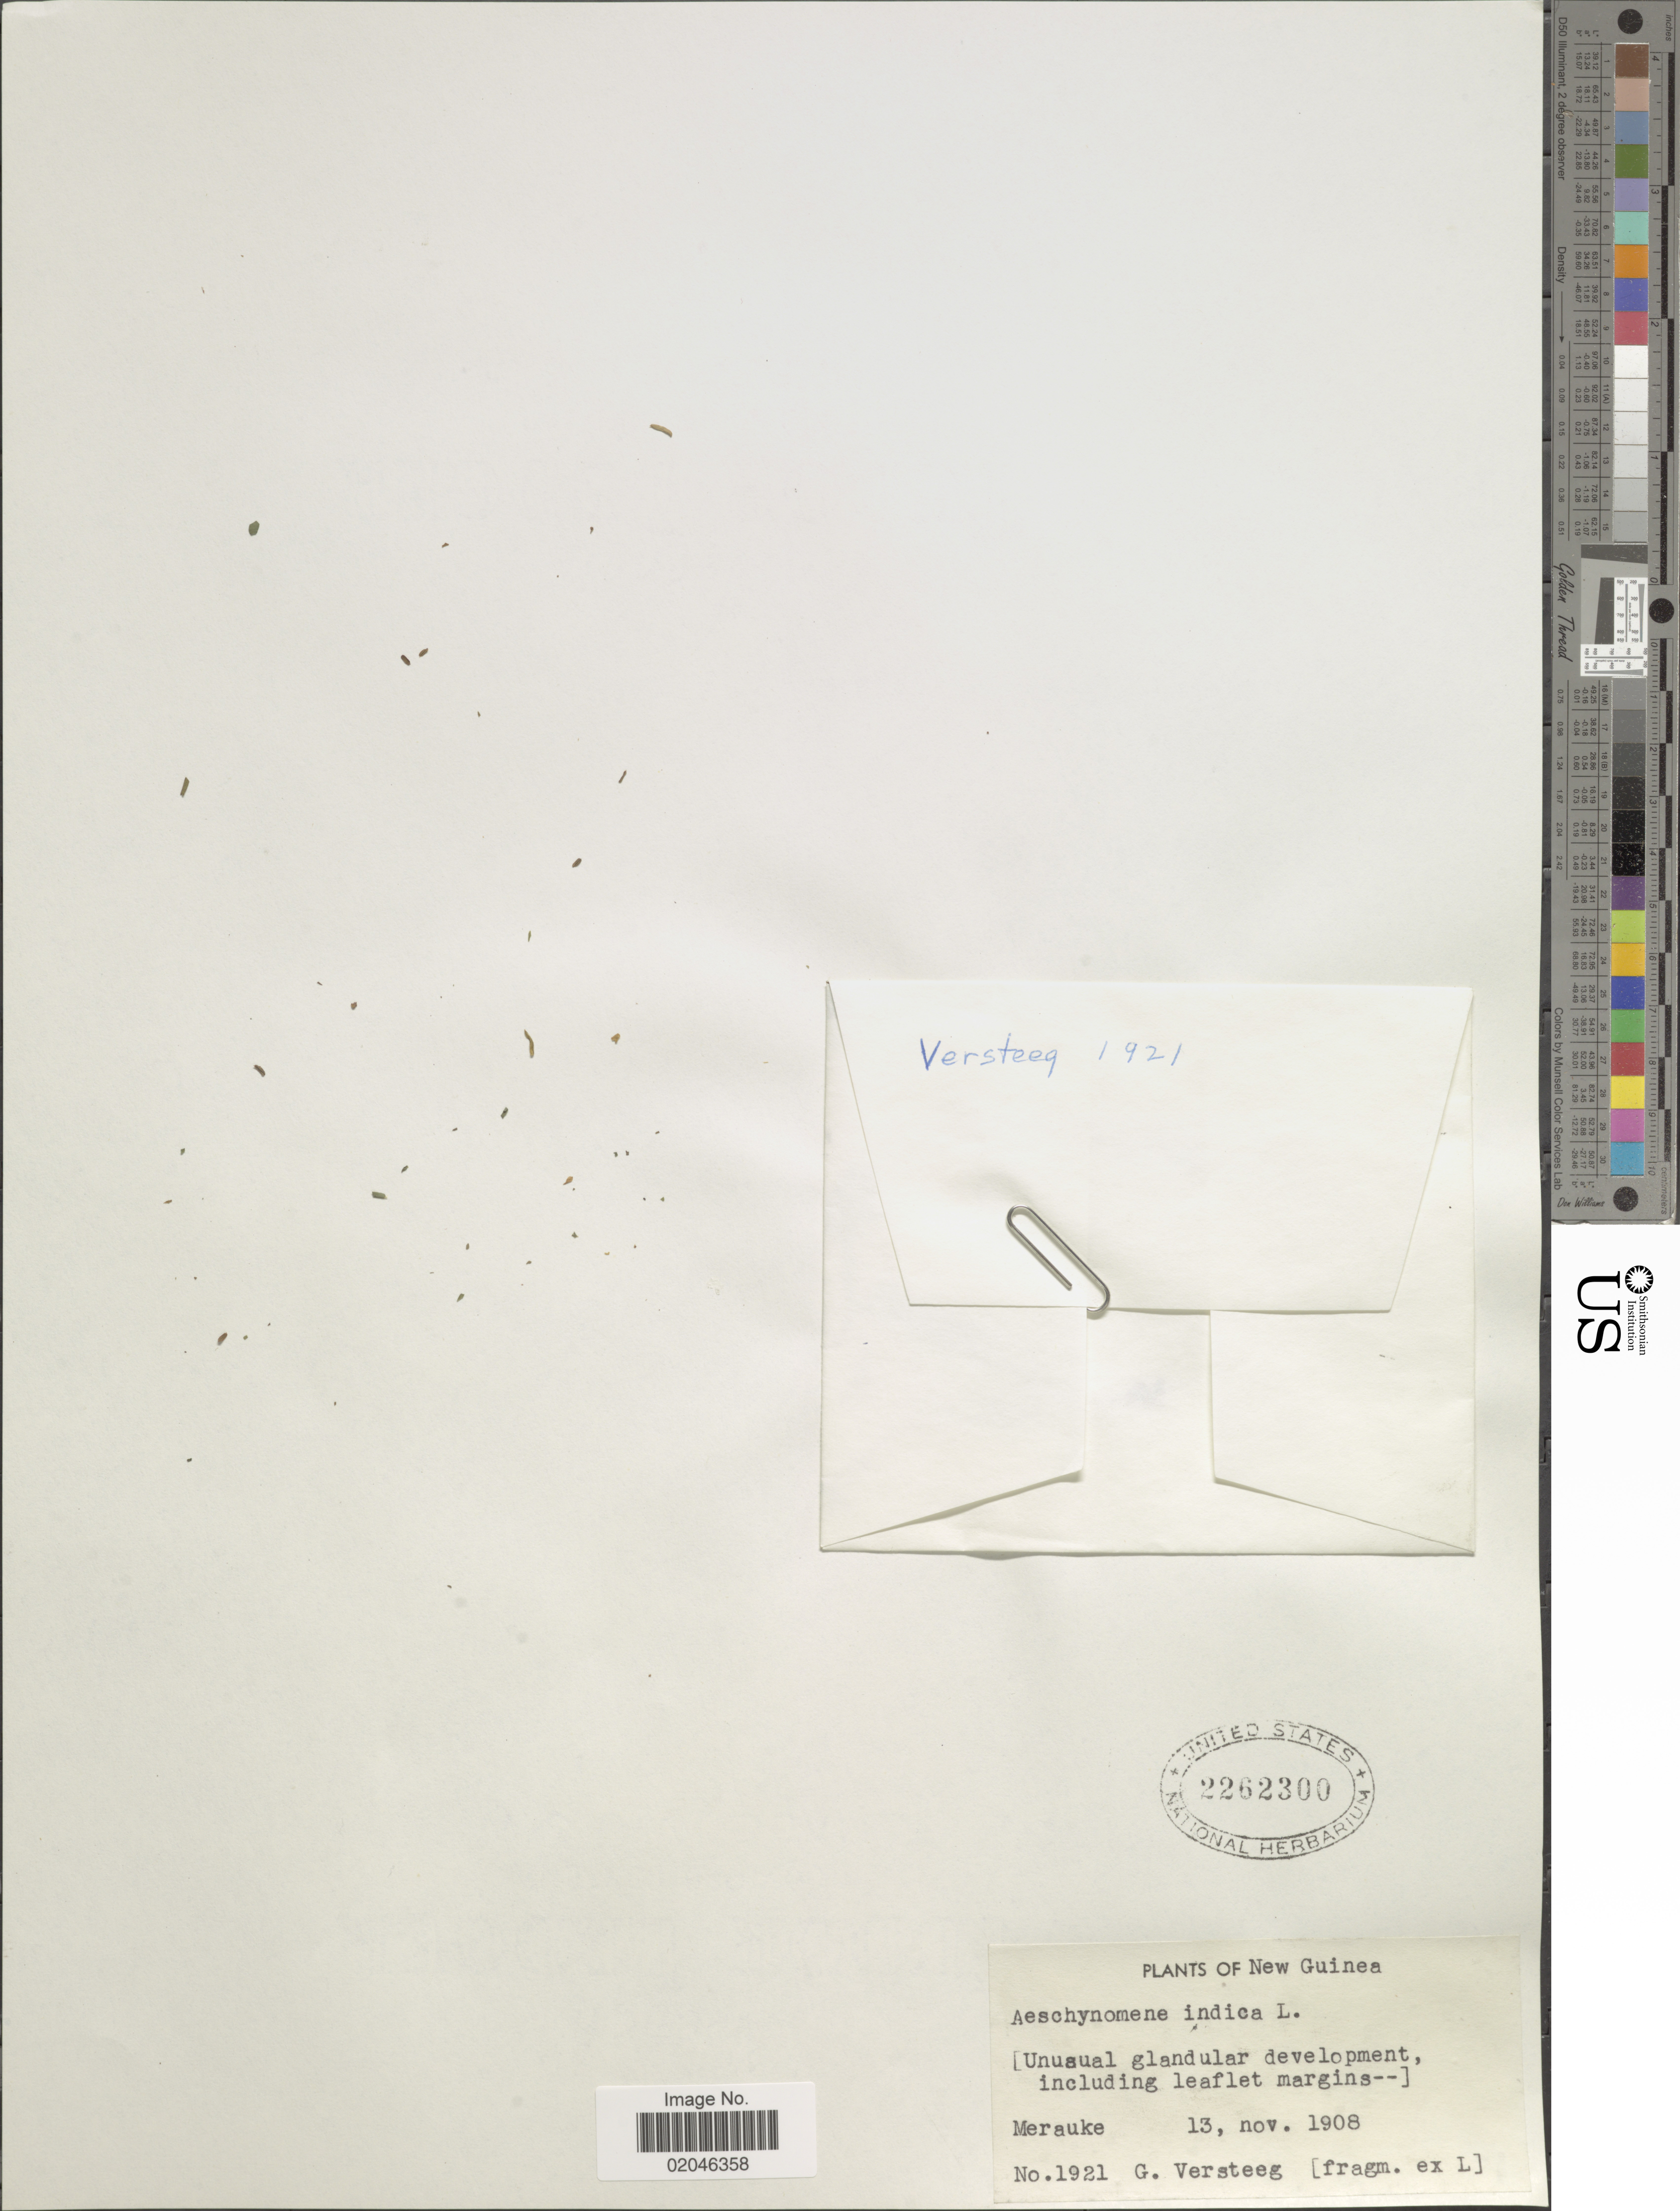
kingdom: Plantae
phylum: Tracheophyta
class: Magnoliopsida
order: Fabales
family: Fabaceae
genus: Aeschynomene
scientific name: Aeschynomene indica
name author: L.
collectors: G. Versteeg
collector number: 1921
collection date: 1908-11-13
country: Indonesia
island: New Guinea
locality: New Guinea. Merauke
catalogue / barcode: US 2262300